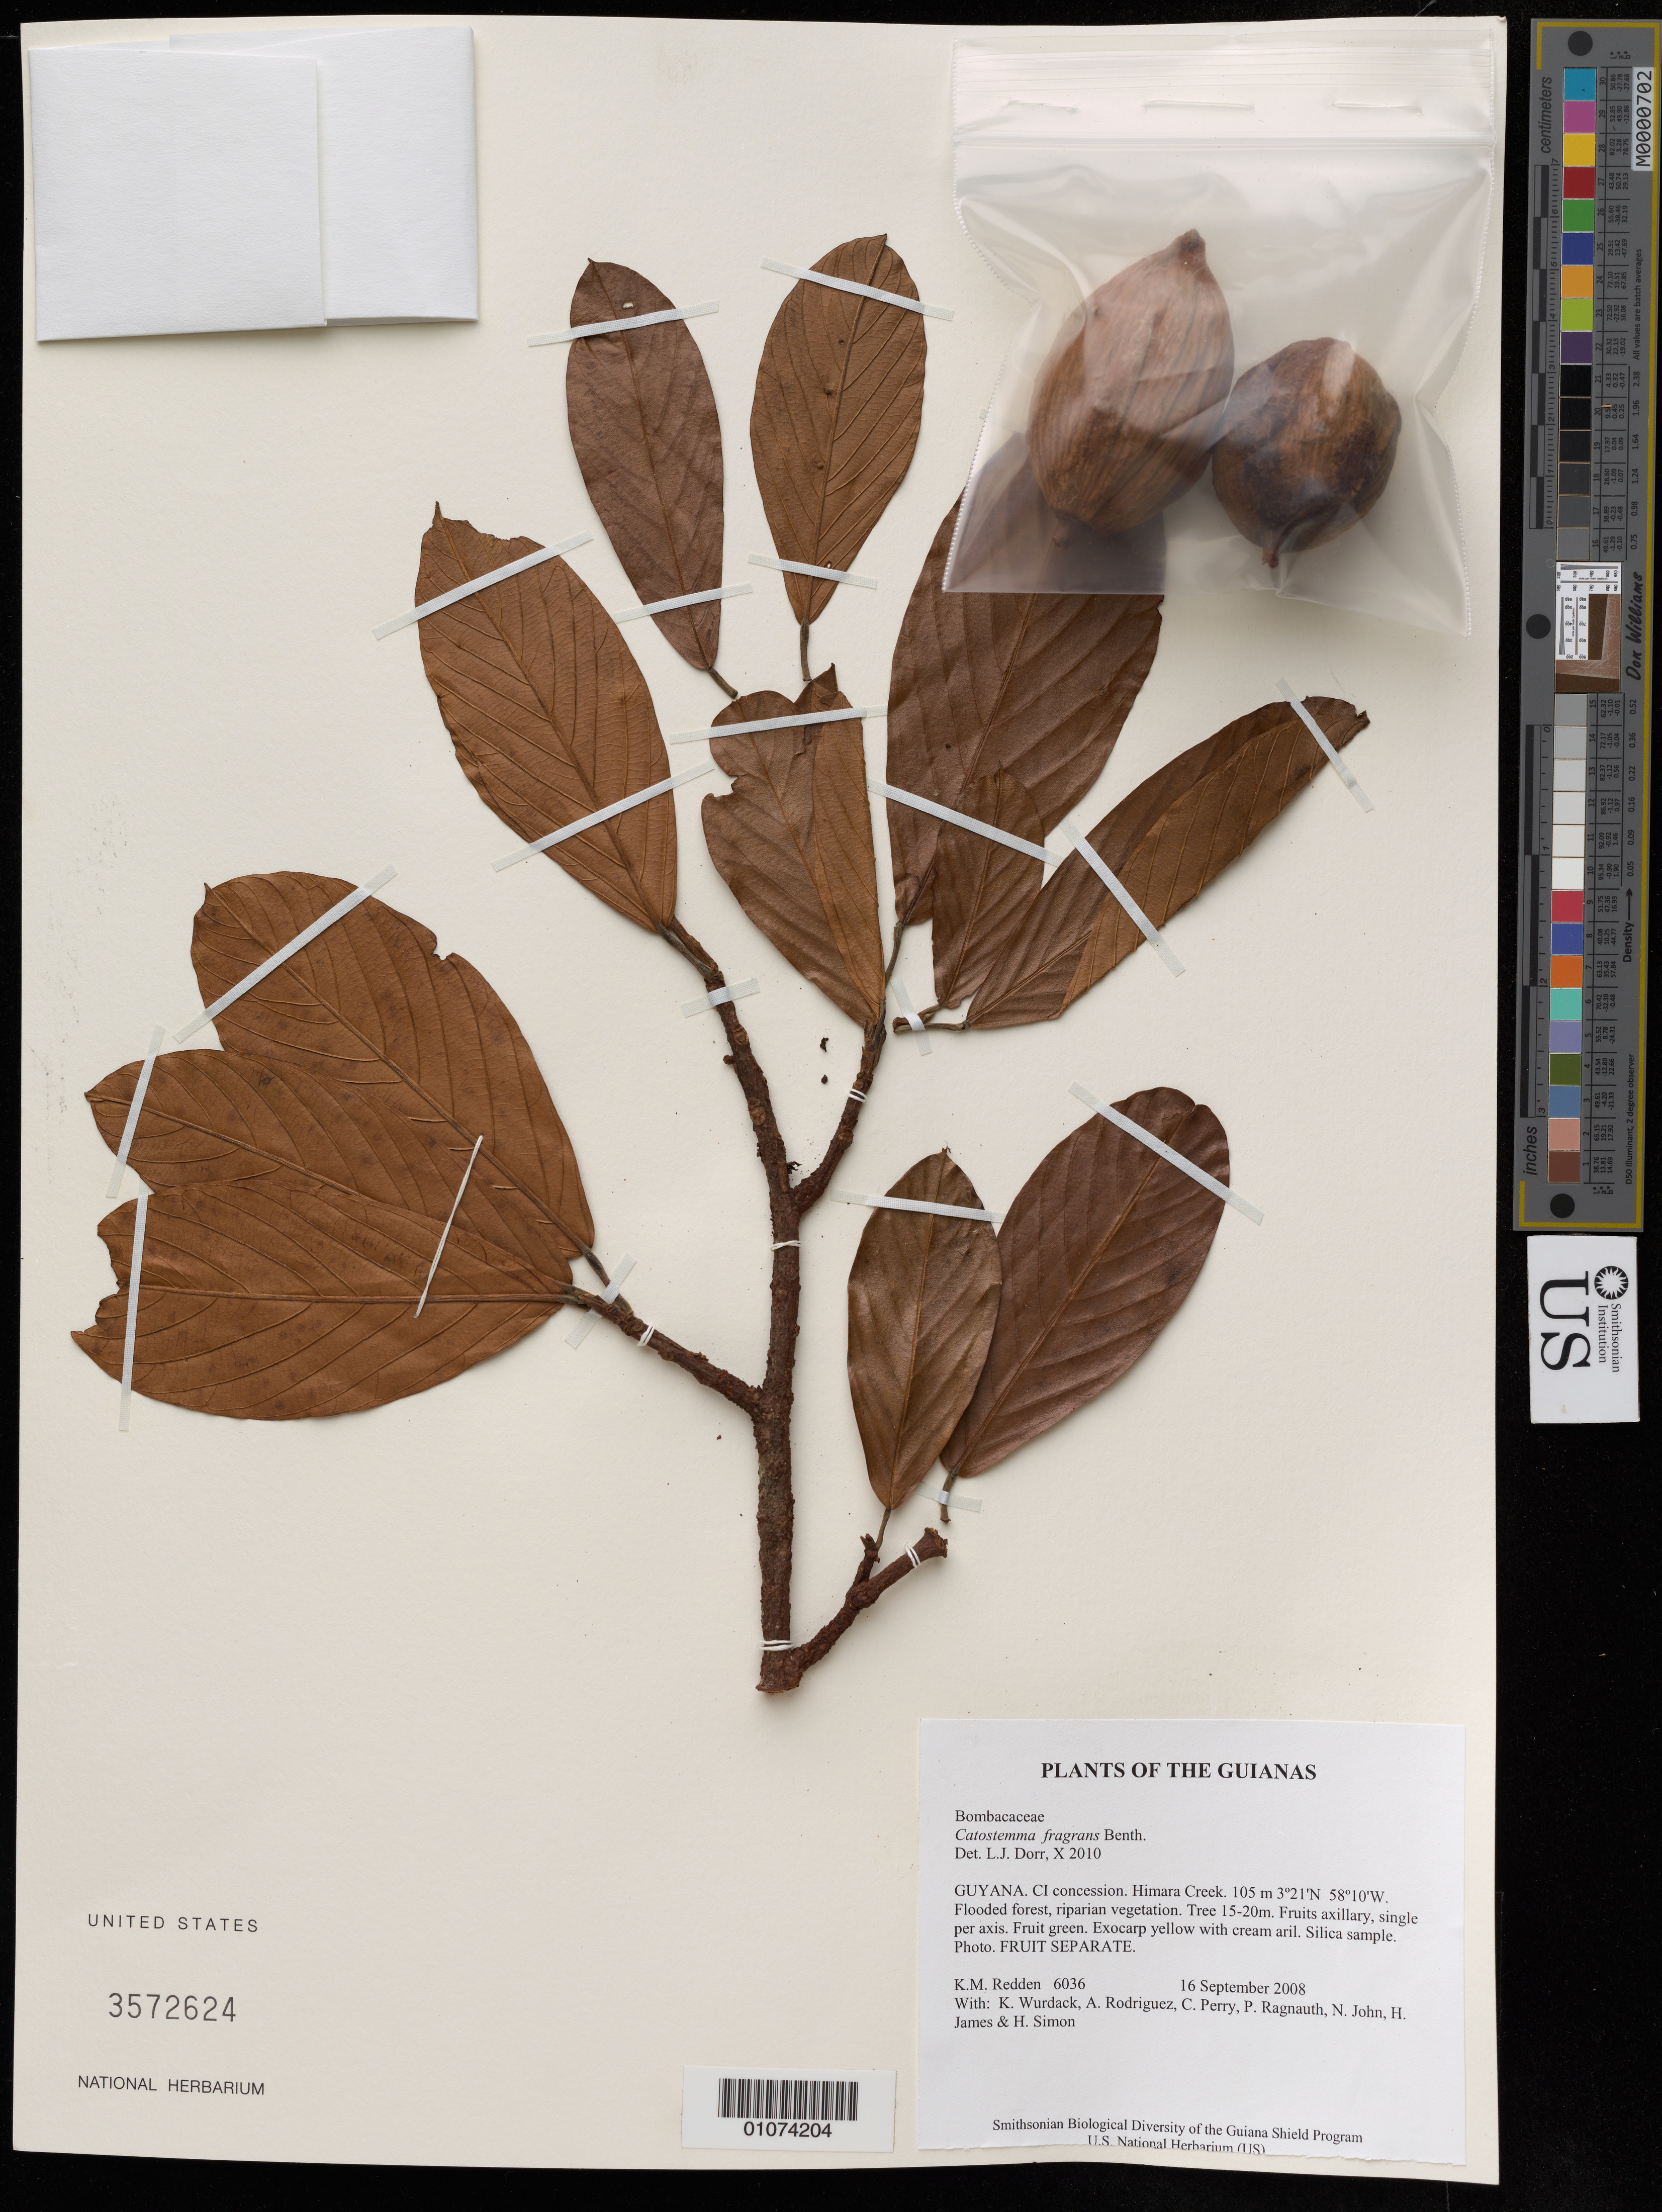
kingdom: Plantae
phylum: Tracheophyta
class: Magnoliopsida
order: Malvales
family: Malvaceae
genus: Catostemma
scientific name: Catostemma fragrans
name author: Benth.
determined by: Dorr, L. J., (BOT), Smithsonian Institution - National Museum of Natural History (UNITED STATES)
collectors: K. M. Redden, K. Wurdack, A. Rodriguez, C. Perry, P. Ragnauth, N. John, H. James & H. Simon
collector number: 6036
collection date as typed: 16 September 2008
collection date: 2008-09-16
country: Guyana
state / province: U. Takutu-U. Essequibo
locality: CI concession. Himara Creek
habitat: Flooded forest, riparian vegetation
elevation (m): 105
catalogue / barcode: US 3572624